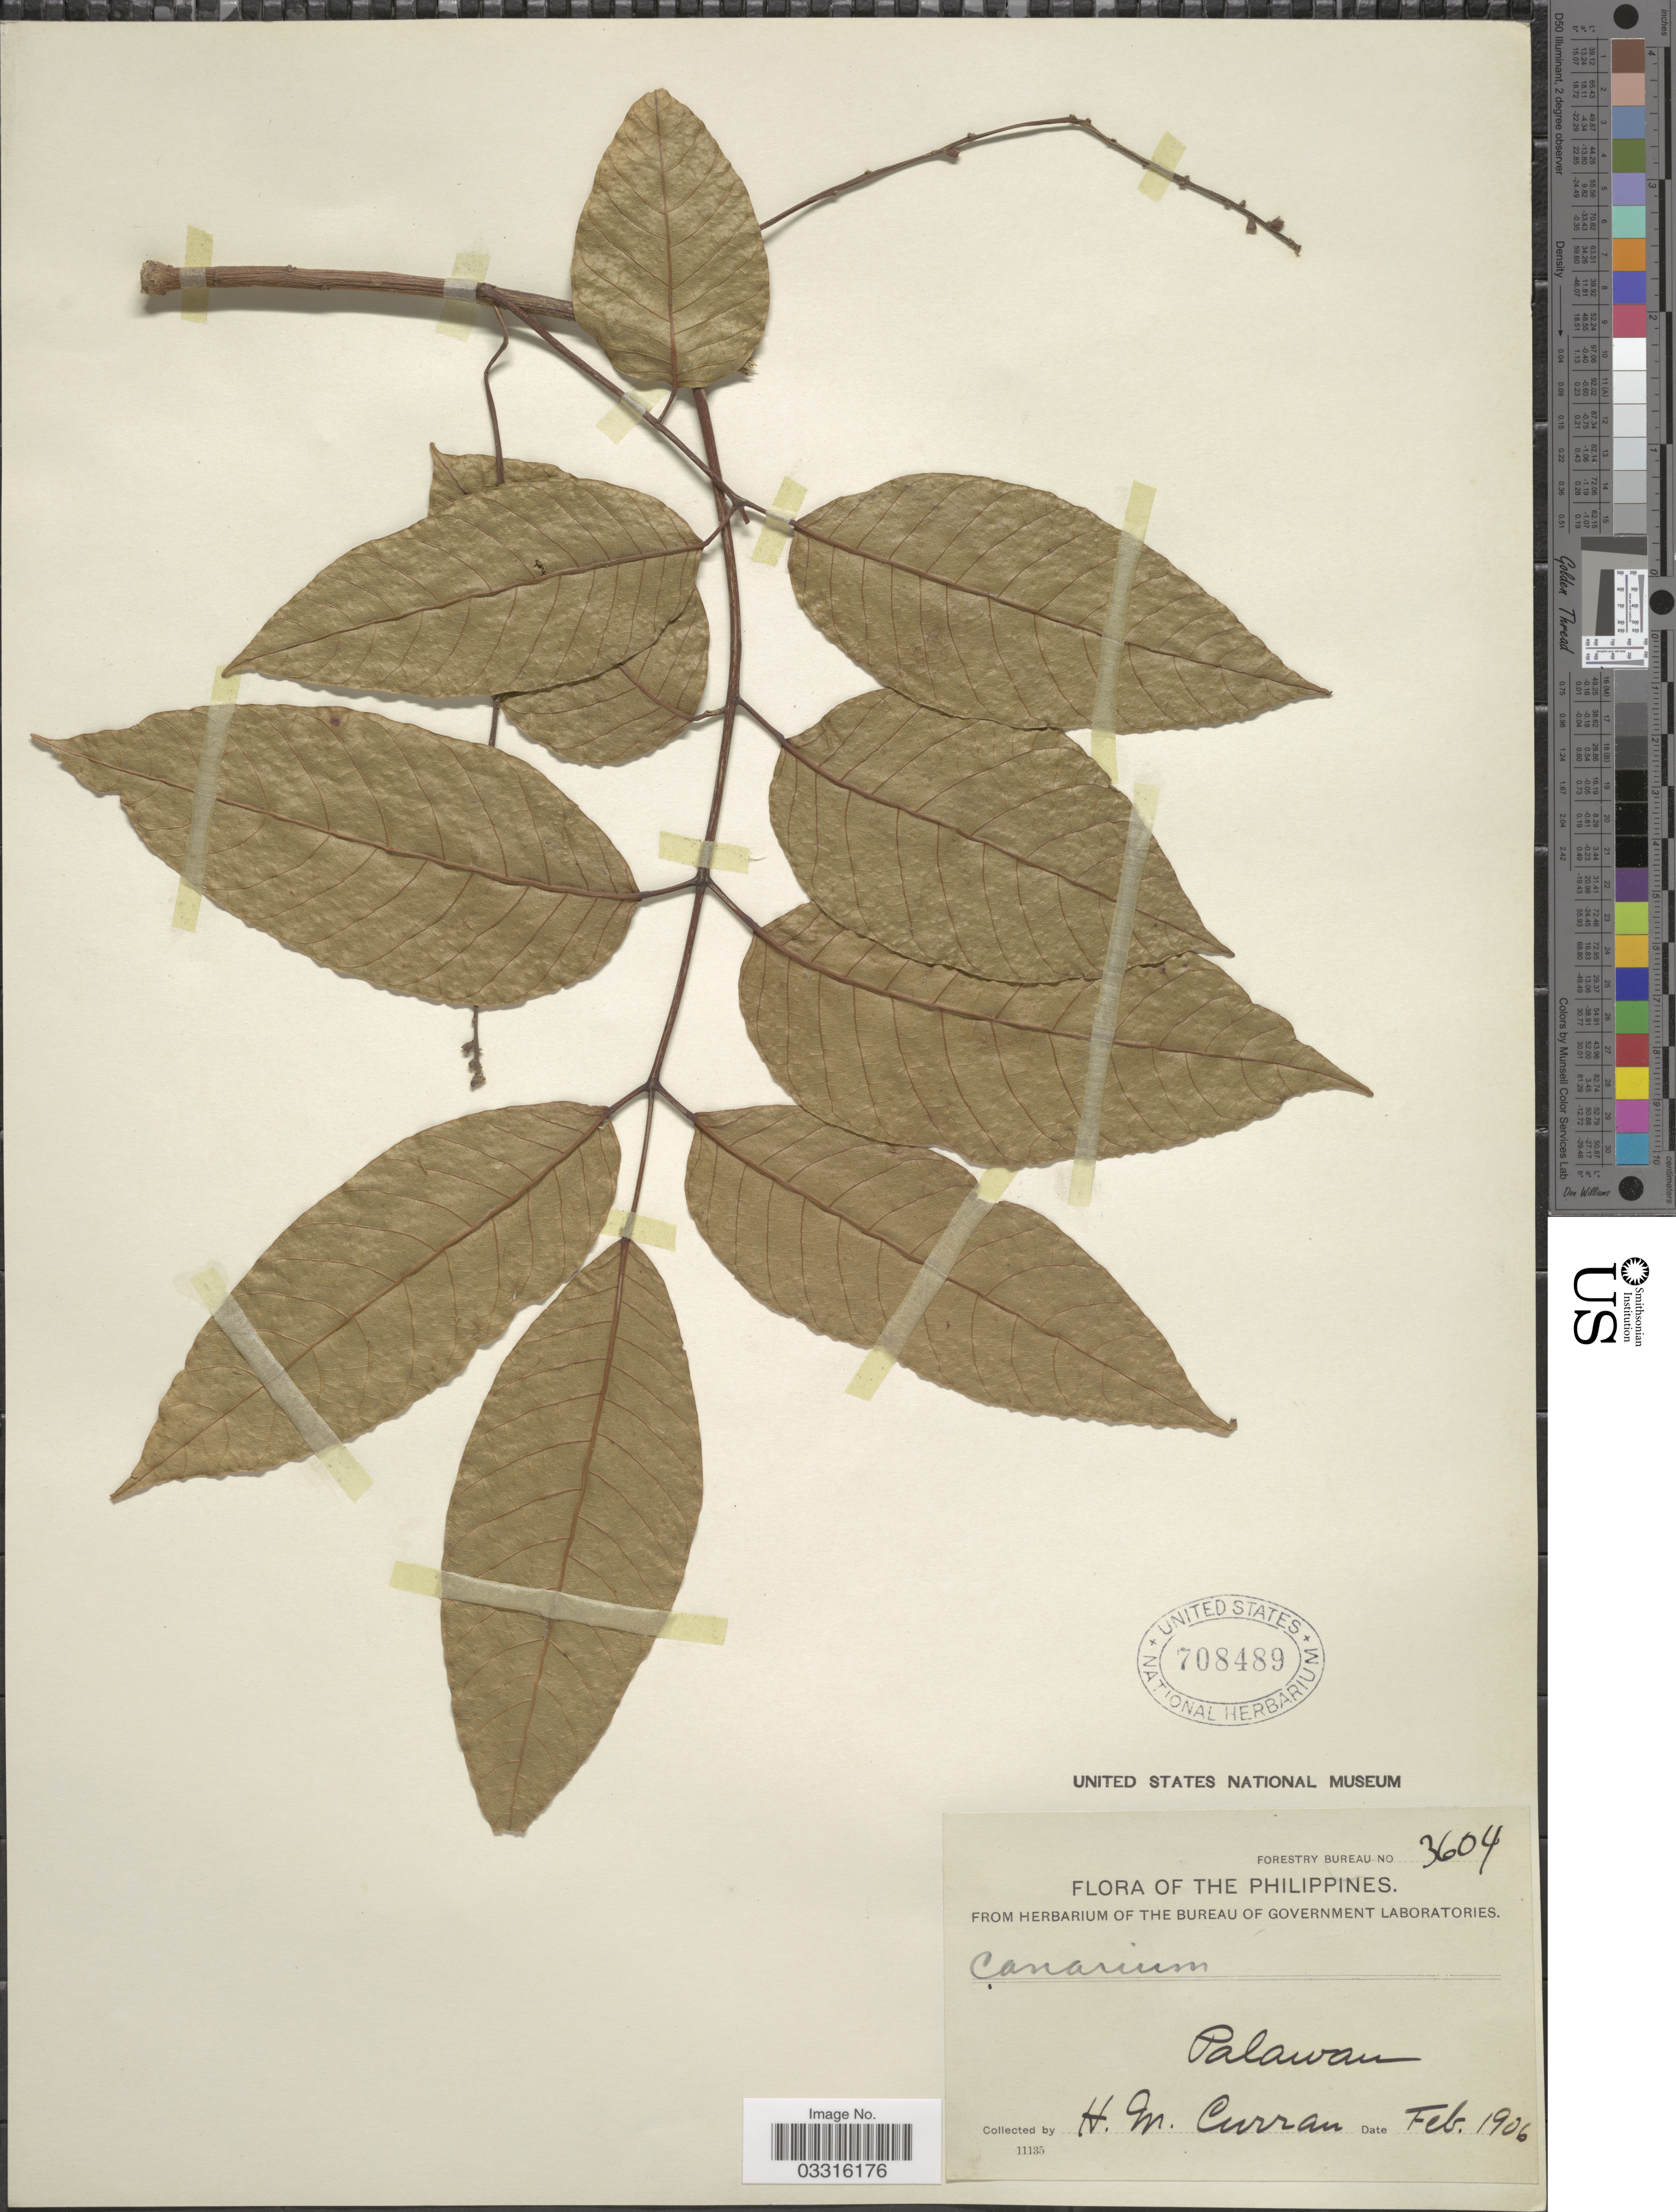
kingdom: Plantae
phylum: Tracheophyta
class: Magnoliopsida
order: Sapindales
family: Burseraceae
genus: Canarium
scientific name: Canarium sp.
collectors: H. M. Curran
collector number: Forestry Bureau 3604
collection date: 1906-02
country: Philippines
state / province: Mimaropa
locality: Palawan.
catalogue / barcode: US 708489